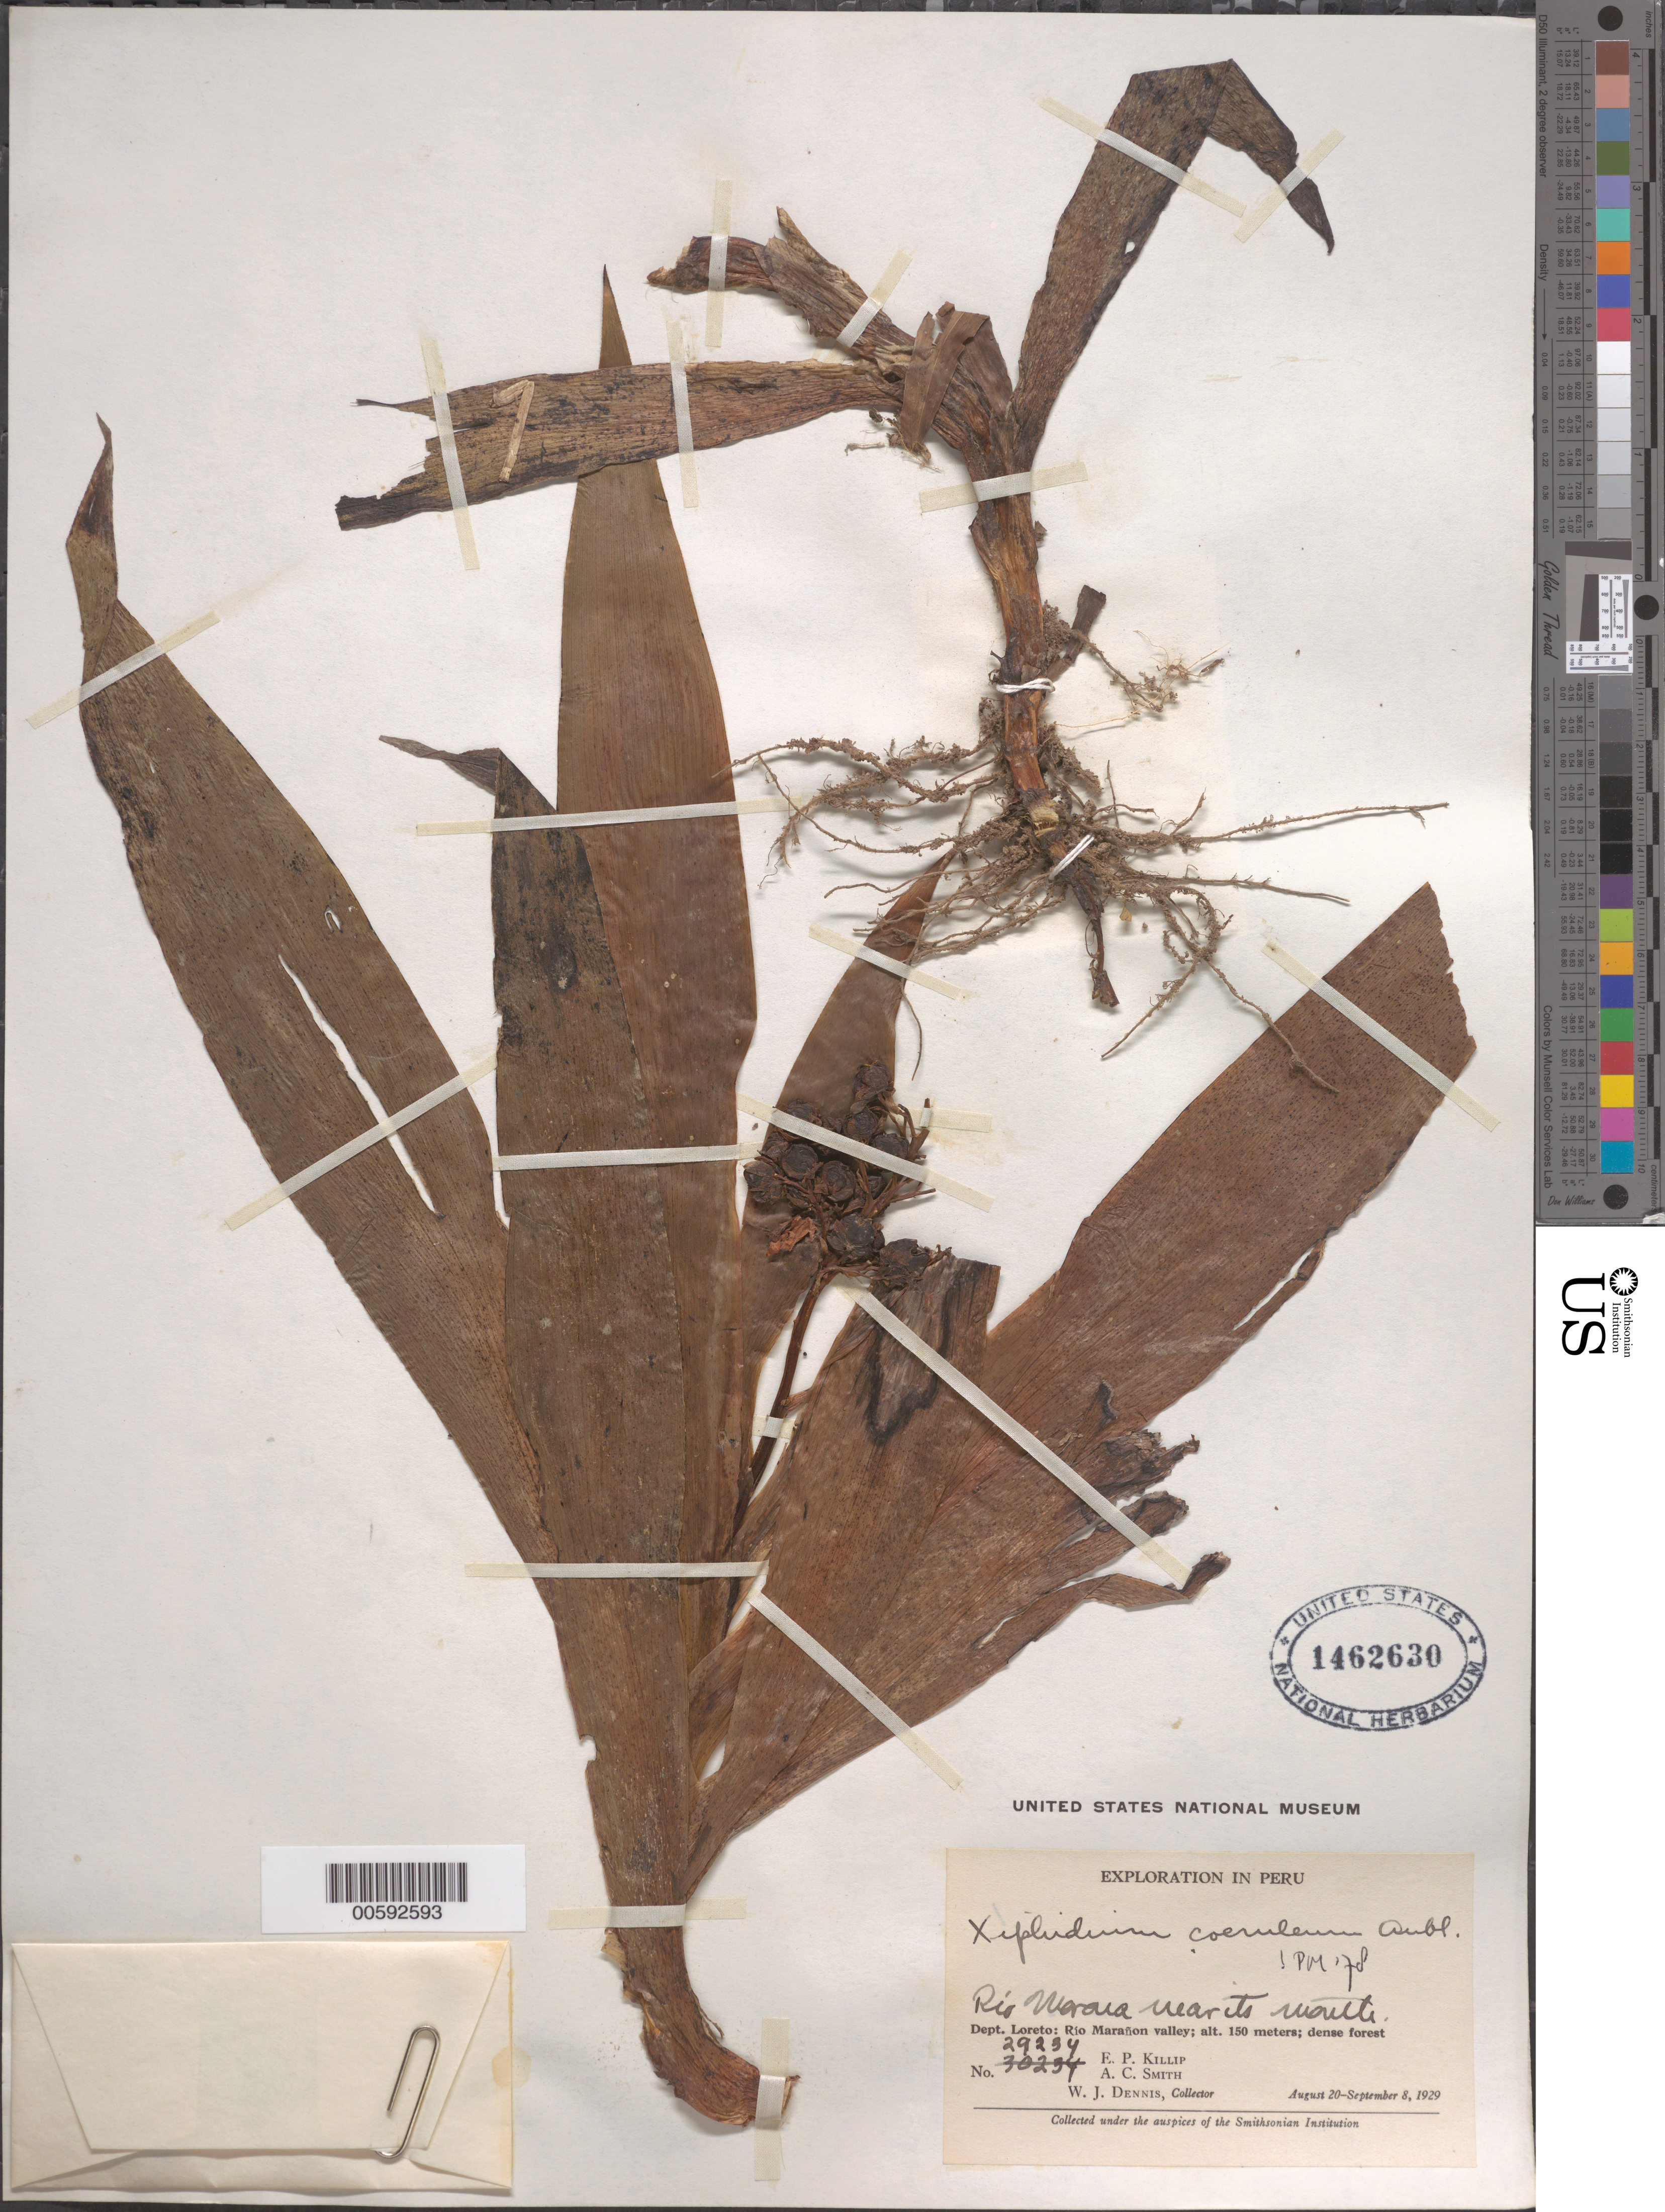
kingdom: Plantae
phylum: Tracheophyta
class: Liliopsida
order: Commelinales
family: Haemodoraceae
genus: Xiphidium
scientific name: Xiphidium caeruleum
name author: Aubl.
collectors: E. P. Killip, A. C. Smith & W. J. Dennis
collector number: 29234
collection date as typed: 20 Aug 1929 to 08 Sep 1929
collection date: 1929-08-20/1929-09-08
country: Peru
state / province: Loreto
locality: Rio Maranon valley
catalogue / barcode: US 1462630